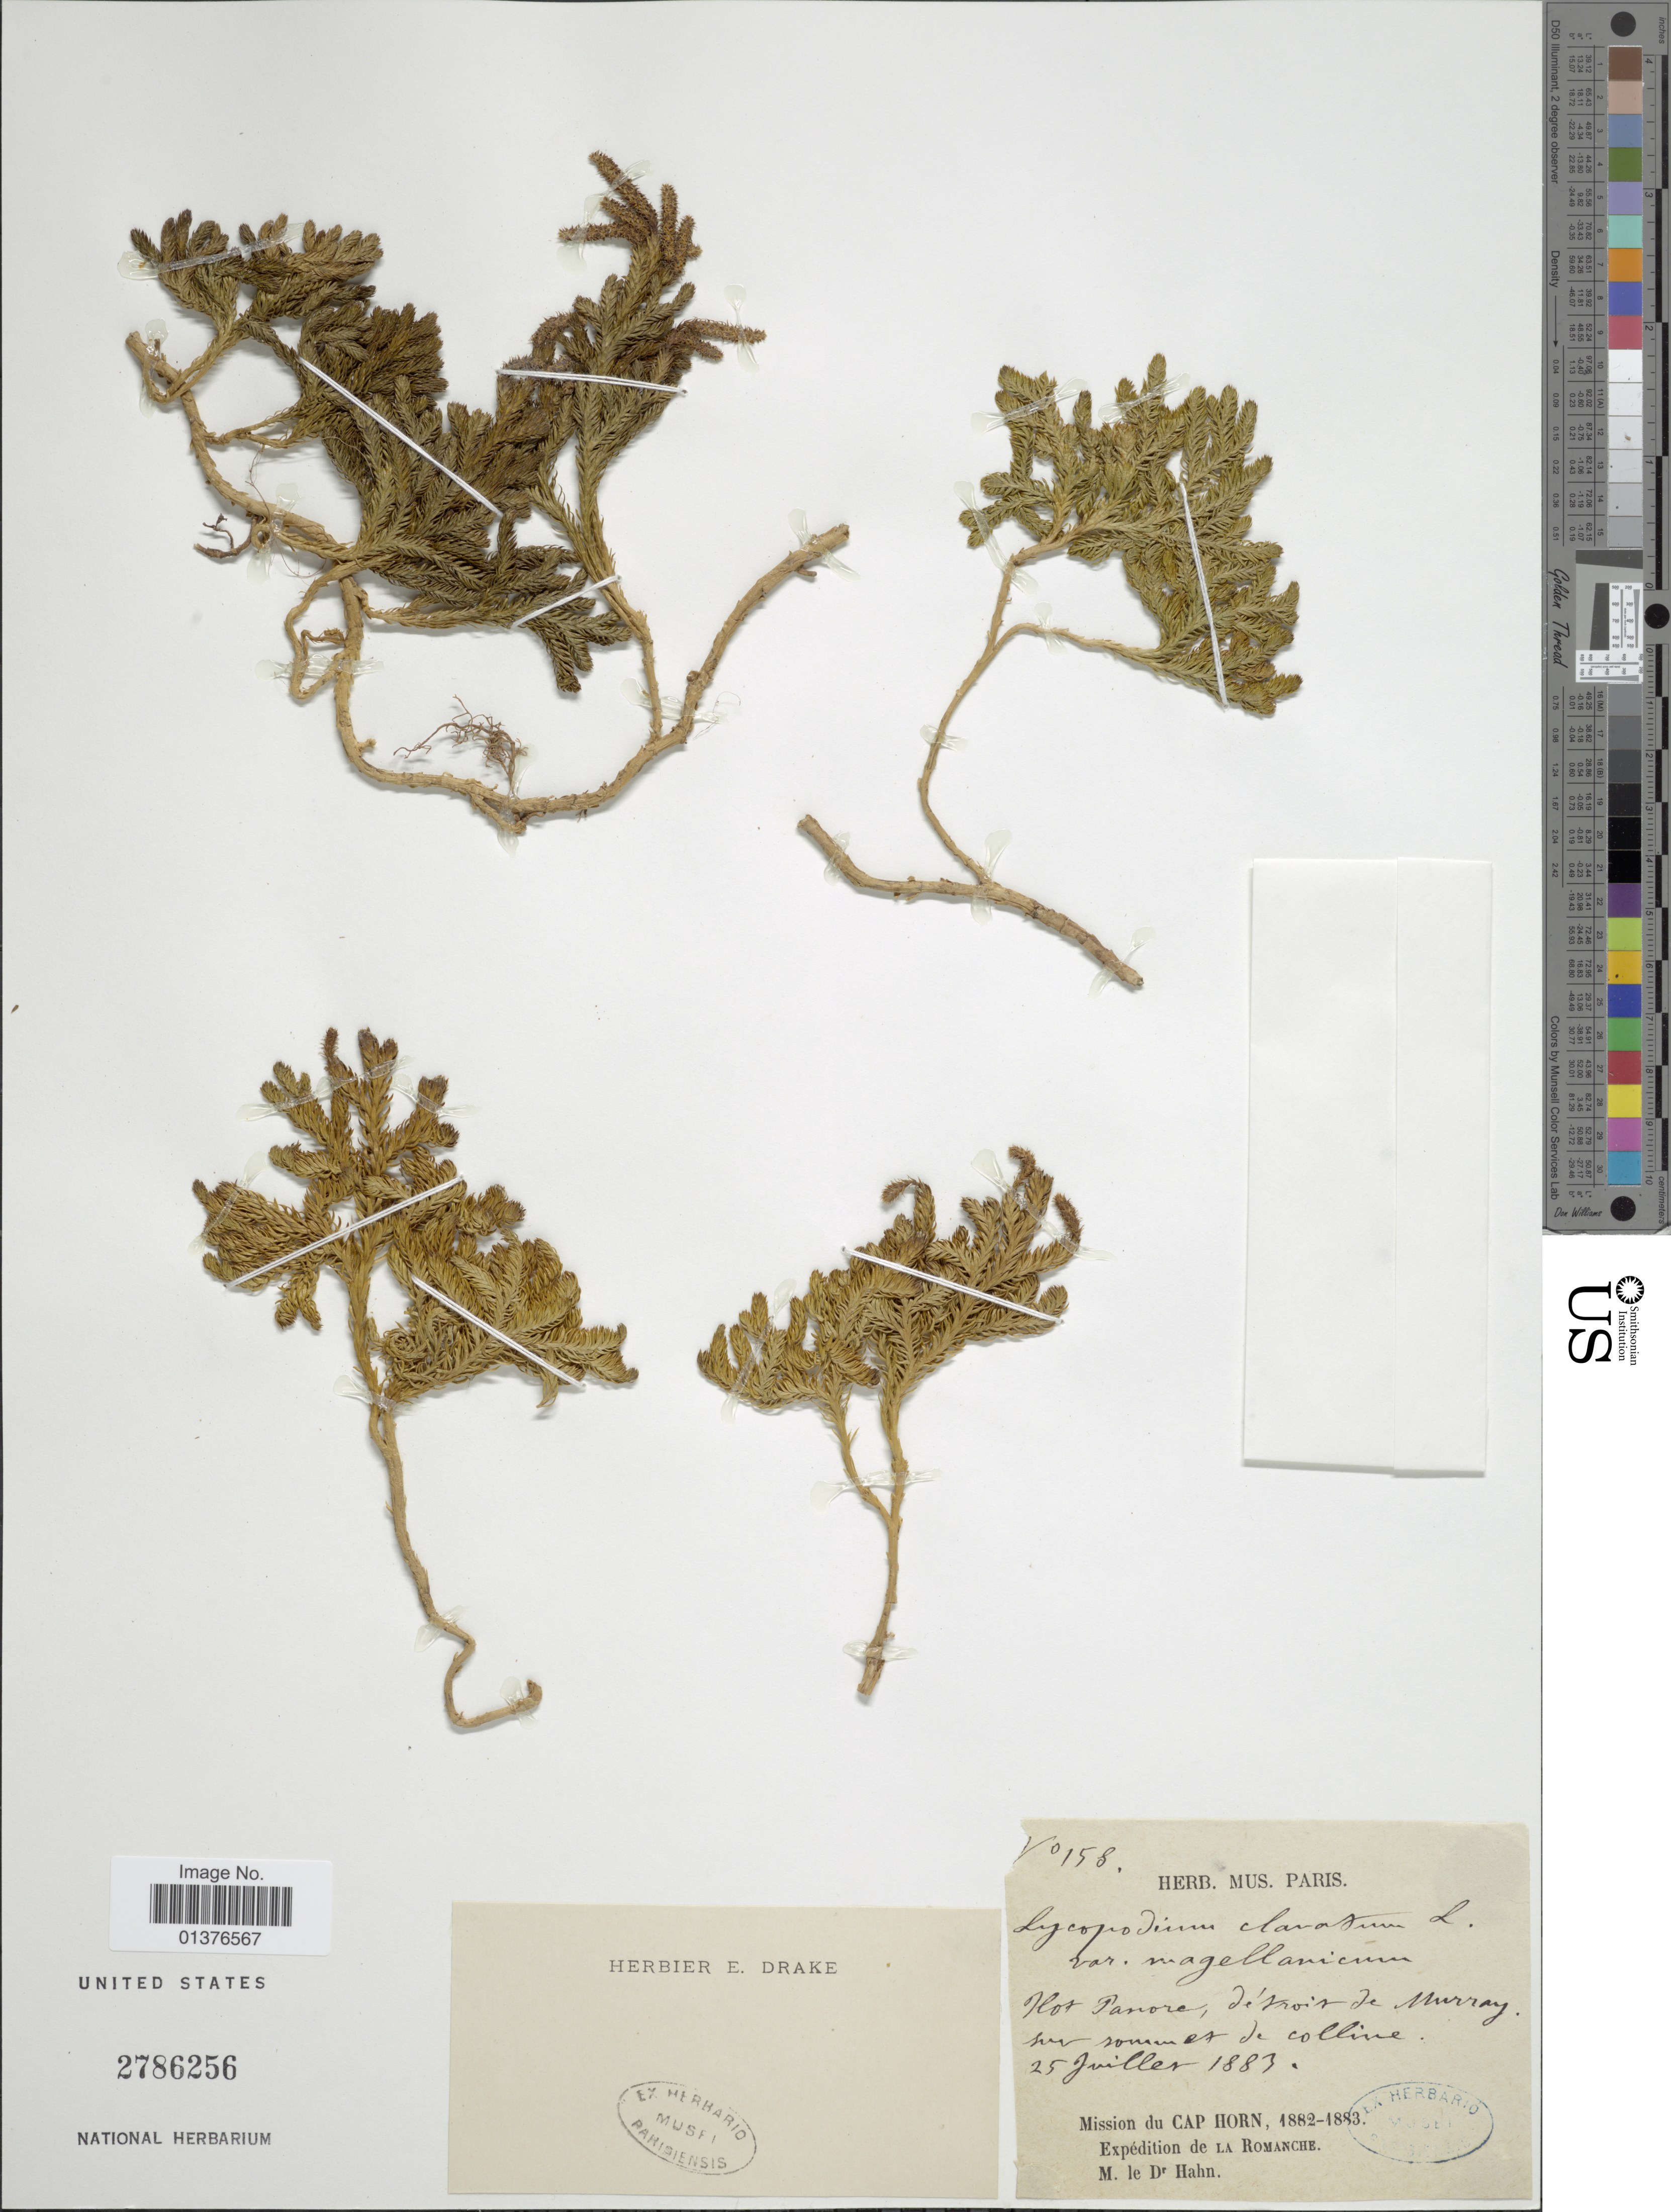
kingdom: Plantae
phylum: Tracheophyta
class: Lycopodiopsida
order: Lycopodiales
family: Lycopodiaceae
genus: Austrolycopodium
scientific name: Austrolycopodium magellanicum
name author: (P. Beauv.) Holub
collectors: M. Hahn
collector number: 158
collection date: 1883-07-25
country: Chile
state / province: Magallanes y de la Antártica Chilena (XII)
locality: Ilot Pauvre, détroit de Murray, du sommet de colline, mission du Cap Horn.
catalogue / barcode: US 2786256